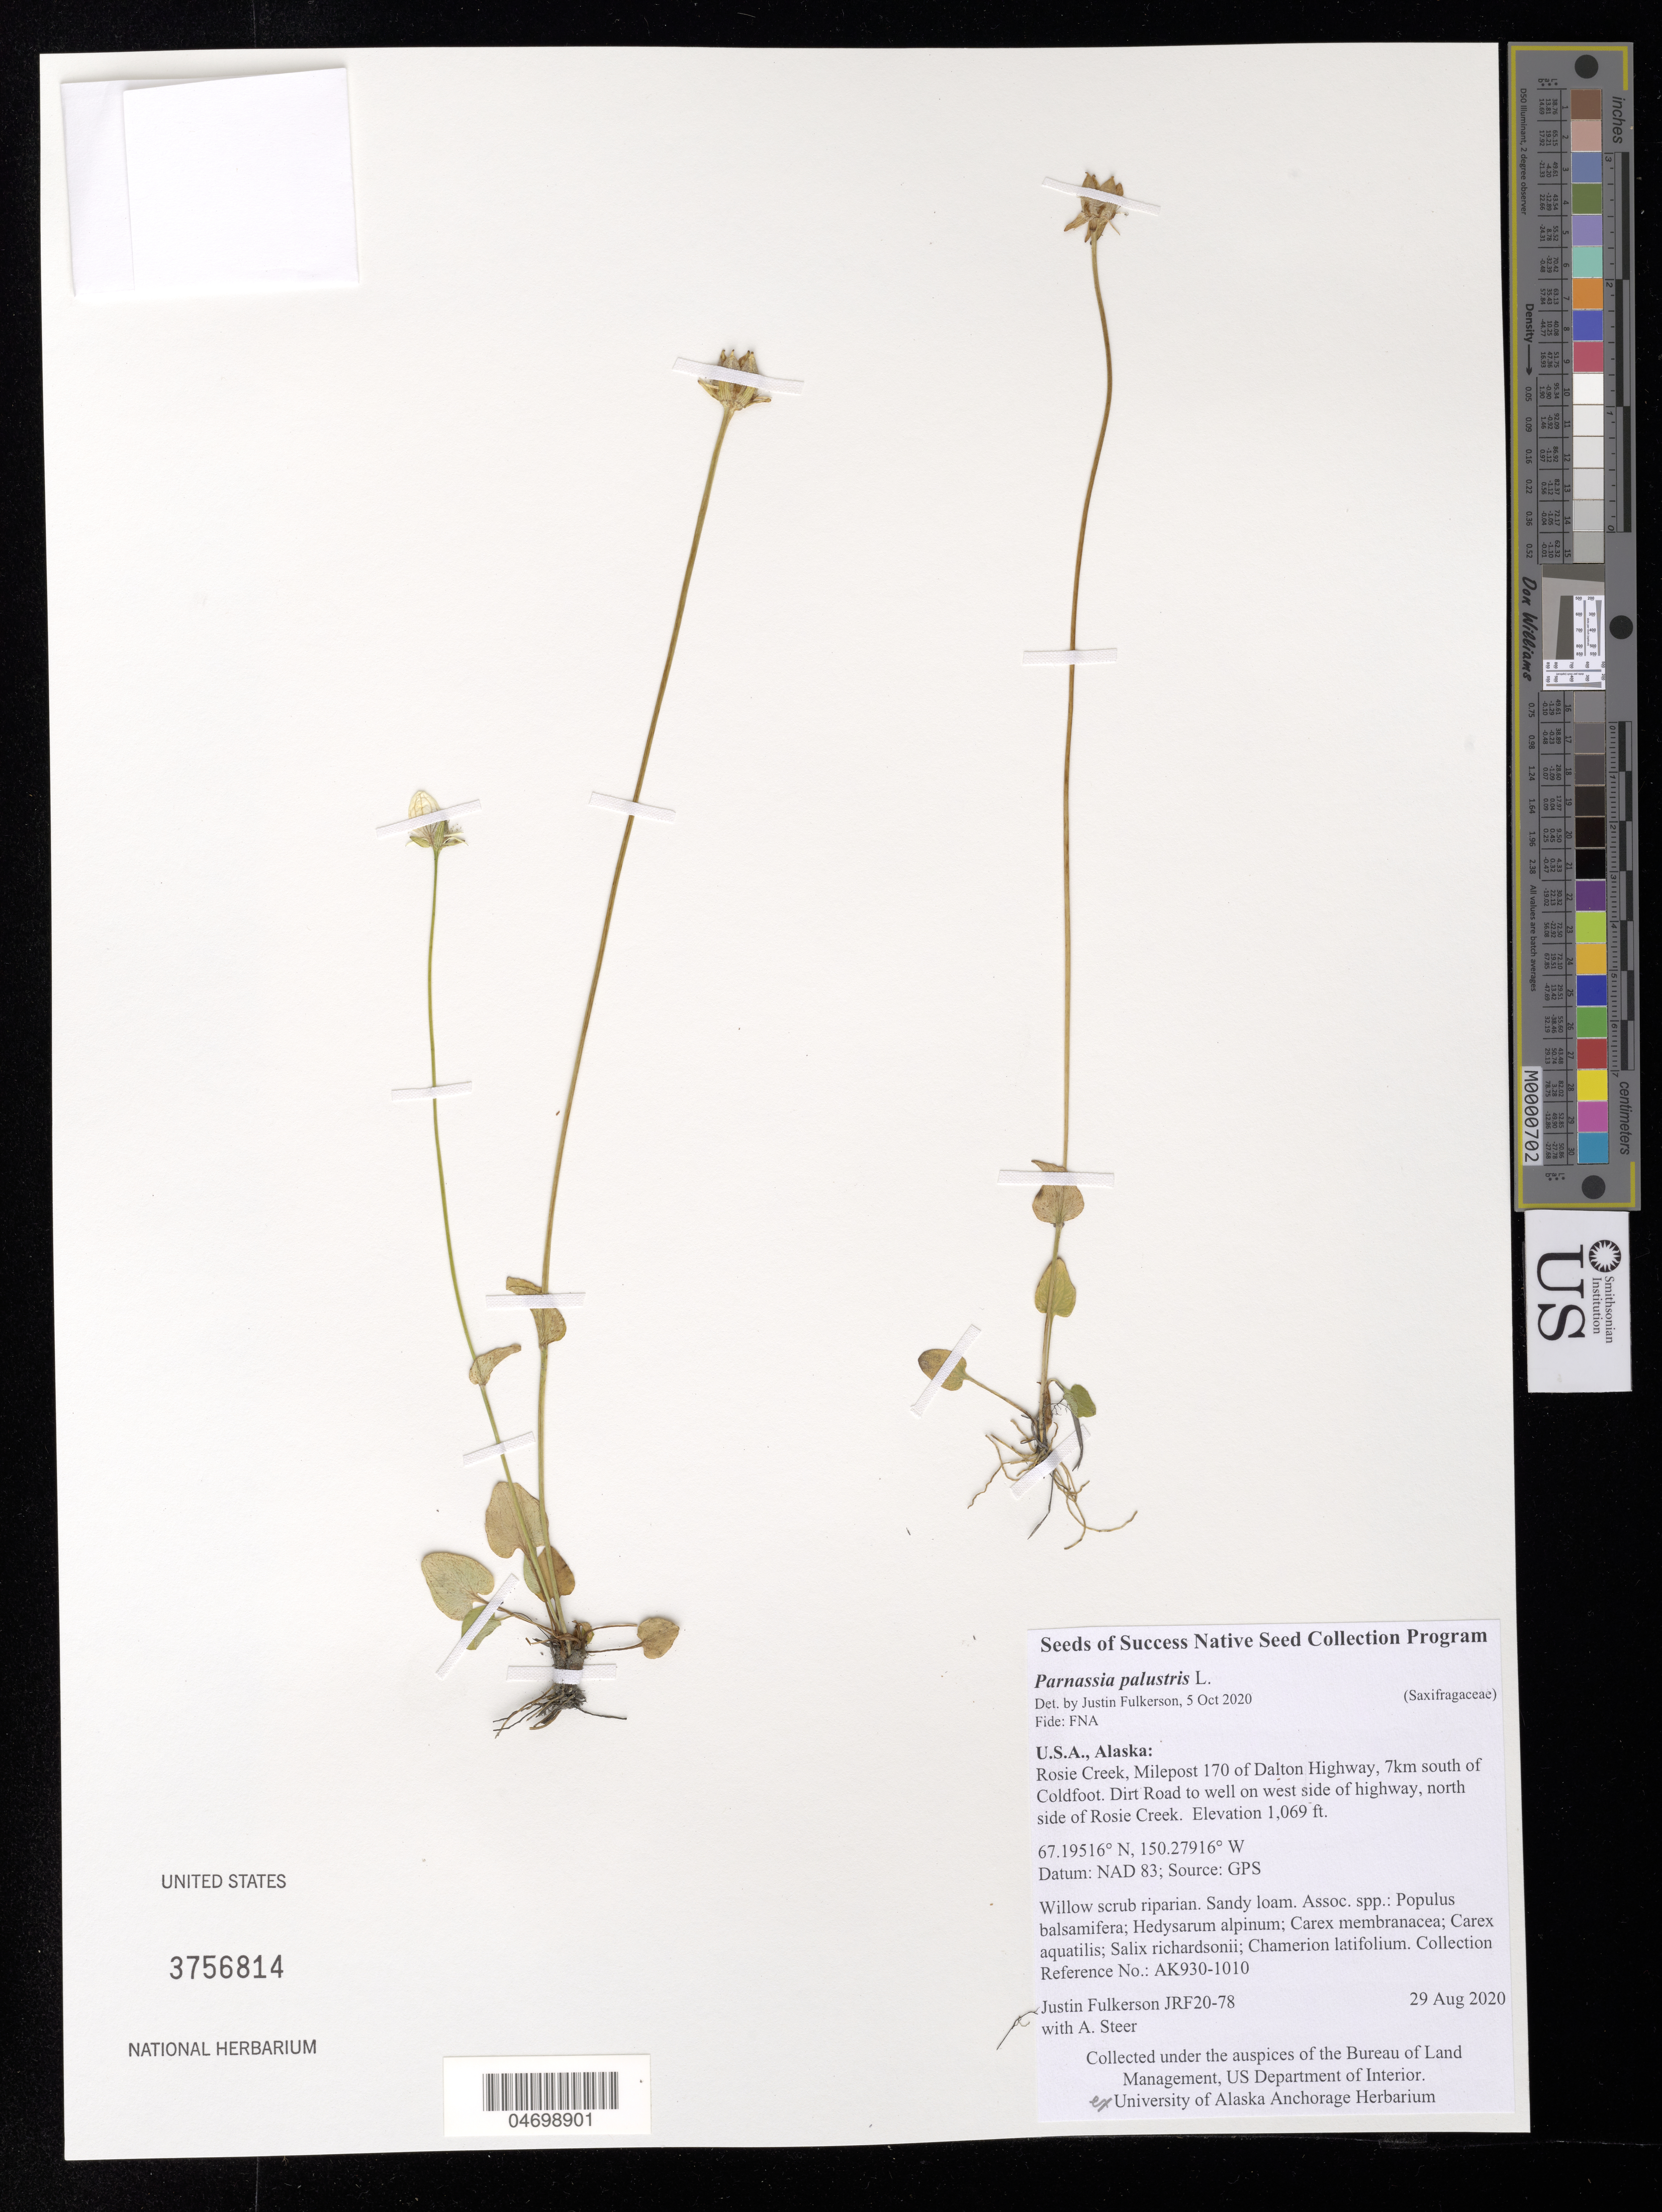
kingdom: Plantae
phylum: Tracheophyta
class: Magnoliopsida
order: Celastrales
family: Parnassiaceae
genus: Parnassia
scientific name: Parnassia palustris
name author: L.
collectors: J. Fulkerson & A. Steer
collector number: AK930-1010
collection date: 2020-08-29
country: United States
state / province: Alaska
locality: North side of Rosie Creek, Milepost 170 of Dalton Hwy, 7 km S of Coldfoot.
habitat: Willow scrub riparian. Sandy loam. With Populus balsamifera, Hedysarum alpinum, Salix richardsonii, etc.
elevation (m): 326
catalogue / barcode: US 3756814